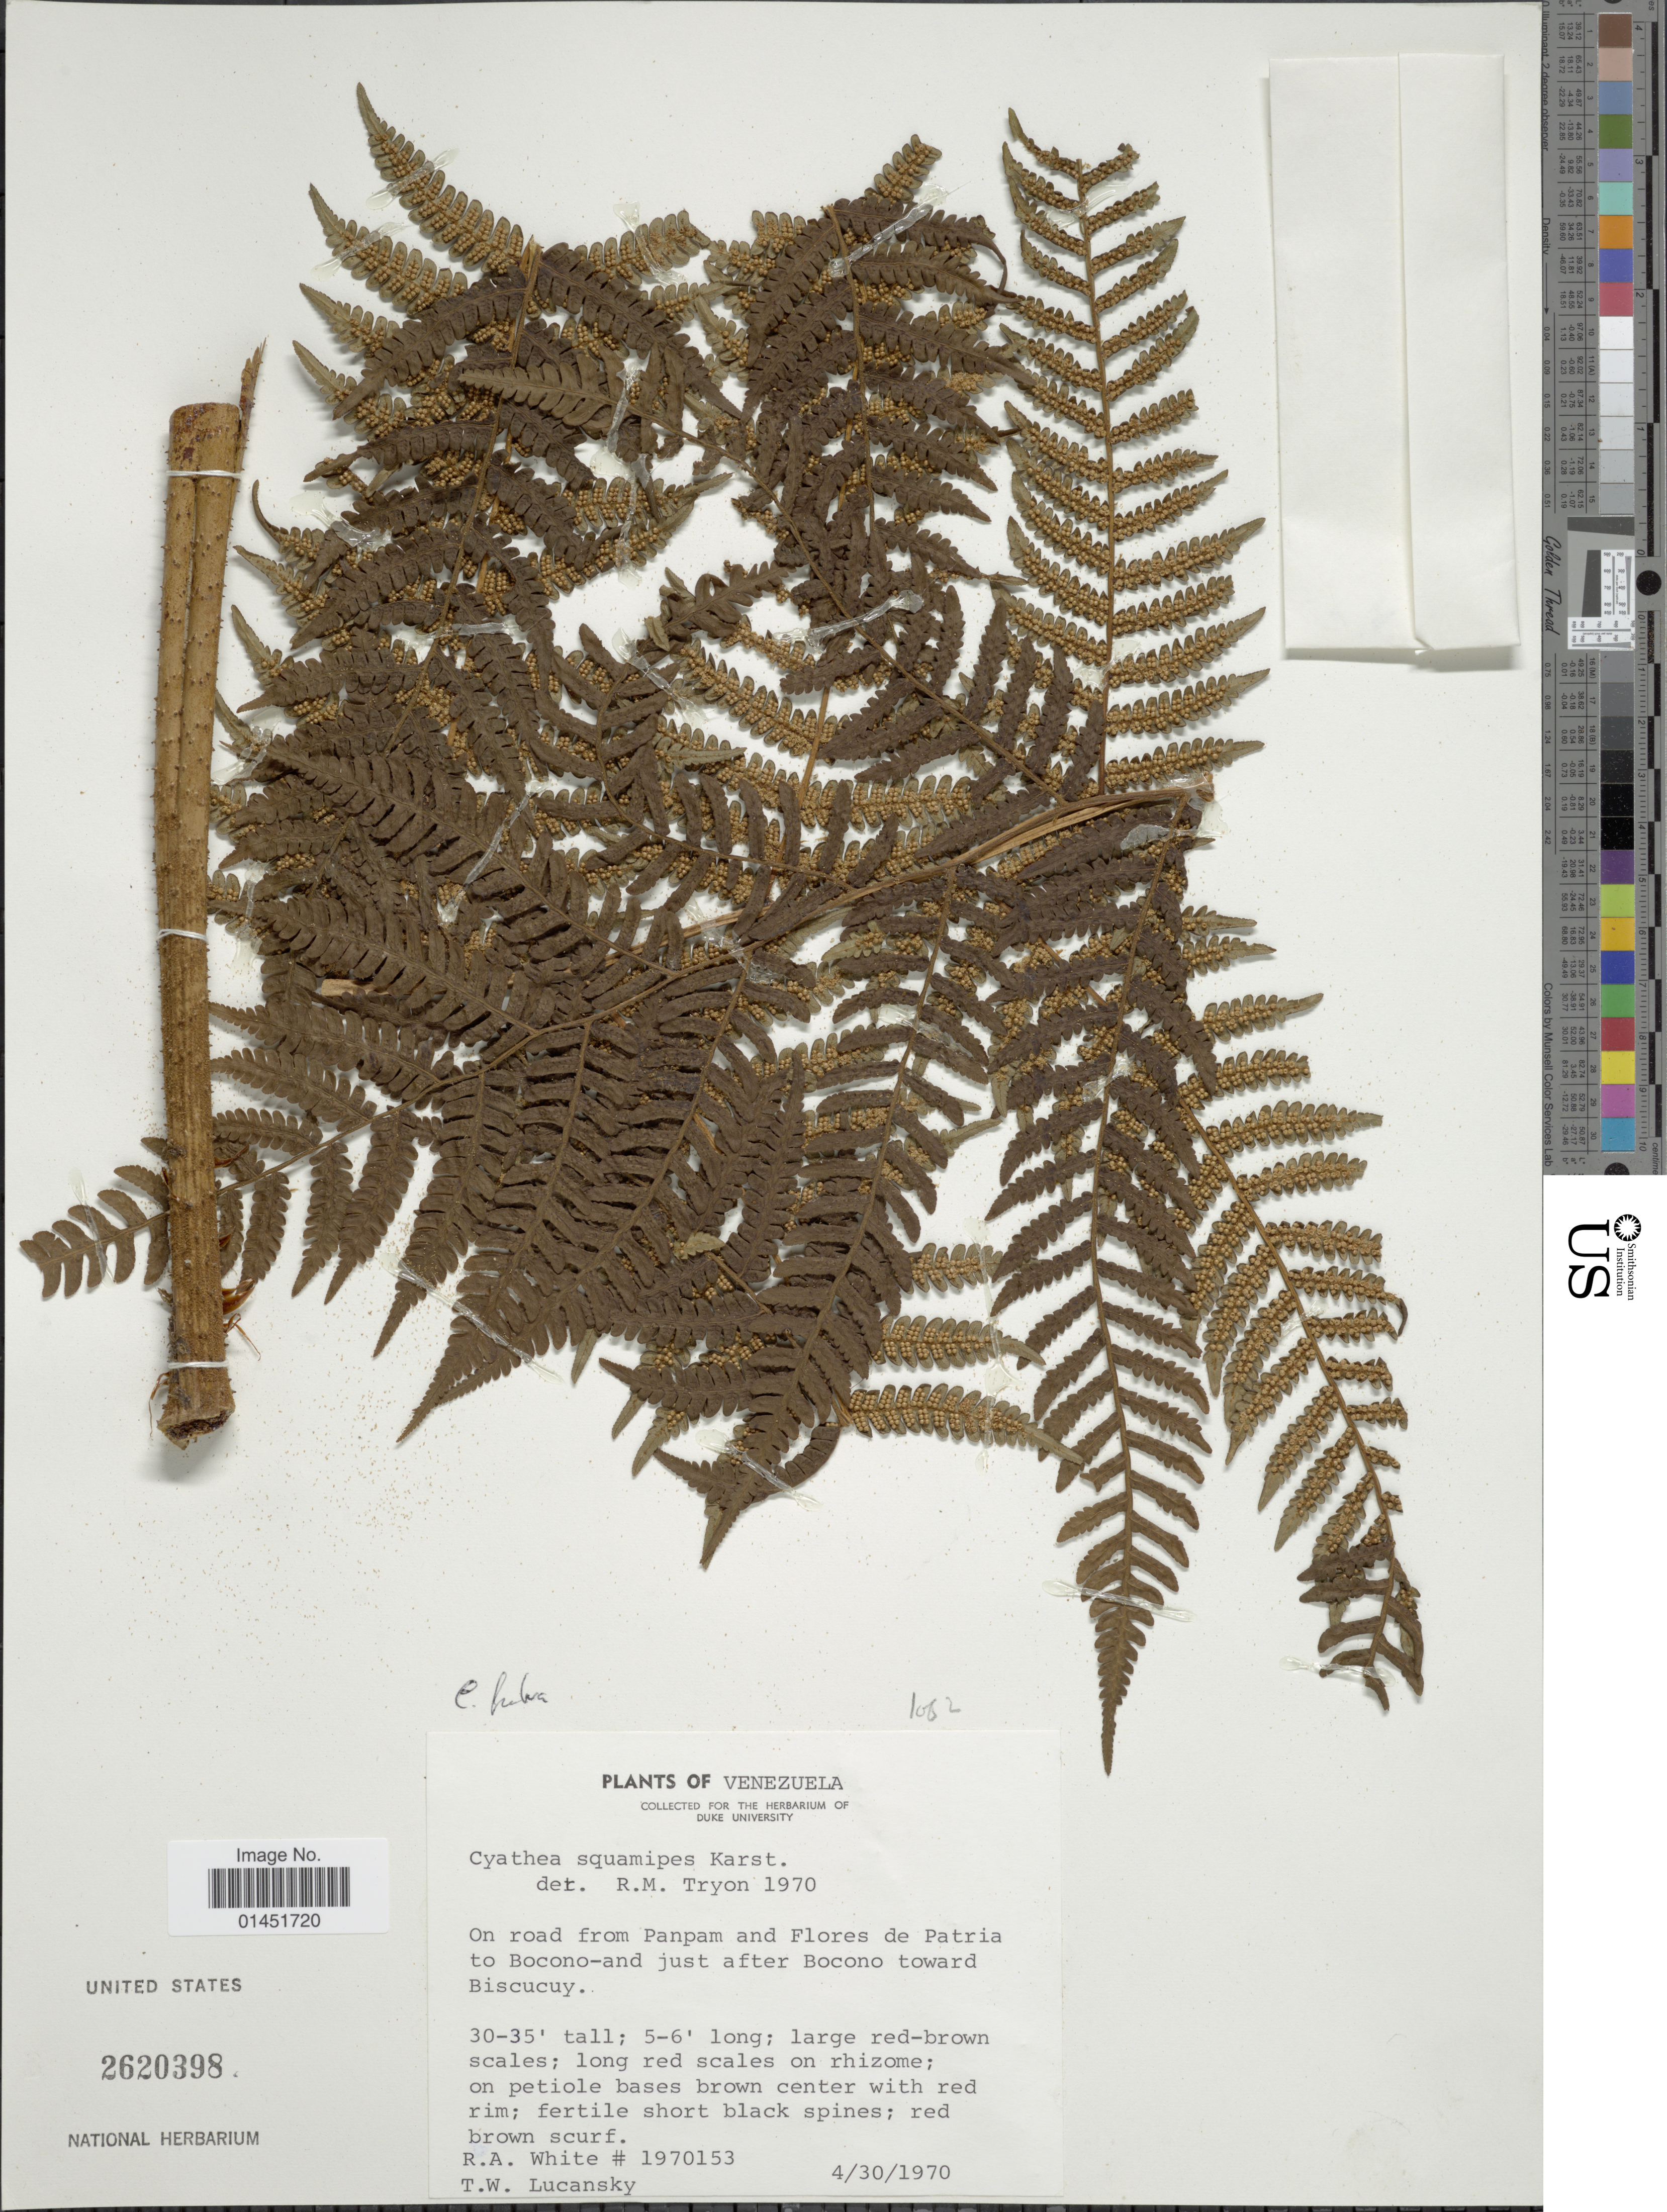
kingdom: Plantae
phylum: Tracheophyta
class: Polypodiopsida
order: Cyatheales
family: Cyatheaceae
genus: Cyathea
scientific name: Cyathea fulva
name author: (M. Martens & Galeotti) Fée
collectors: R. A. White & T. Lucansky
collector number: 1970153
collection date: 1970-04-30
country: Venezuela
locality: On road from Panpam and Flores de Patria to Bocono- and just after Bocono toward Biscucuy.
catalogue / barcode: US 2620398